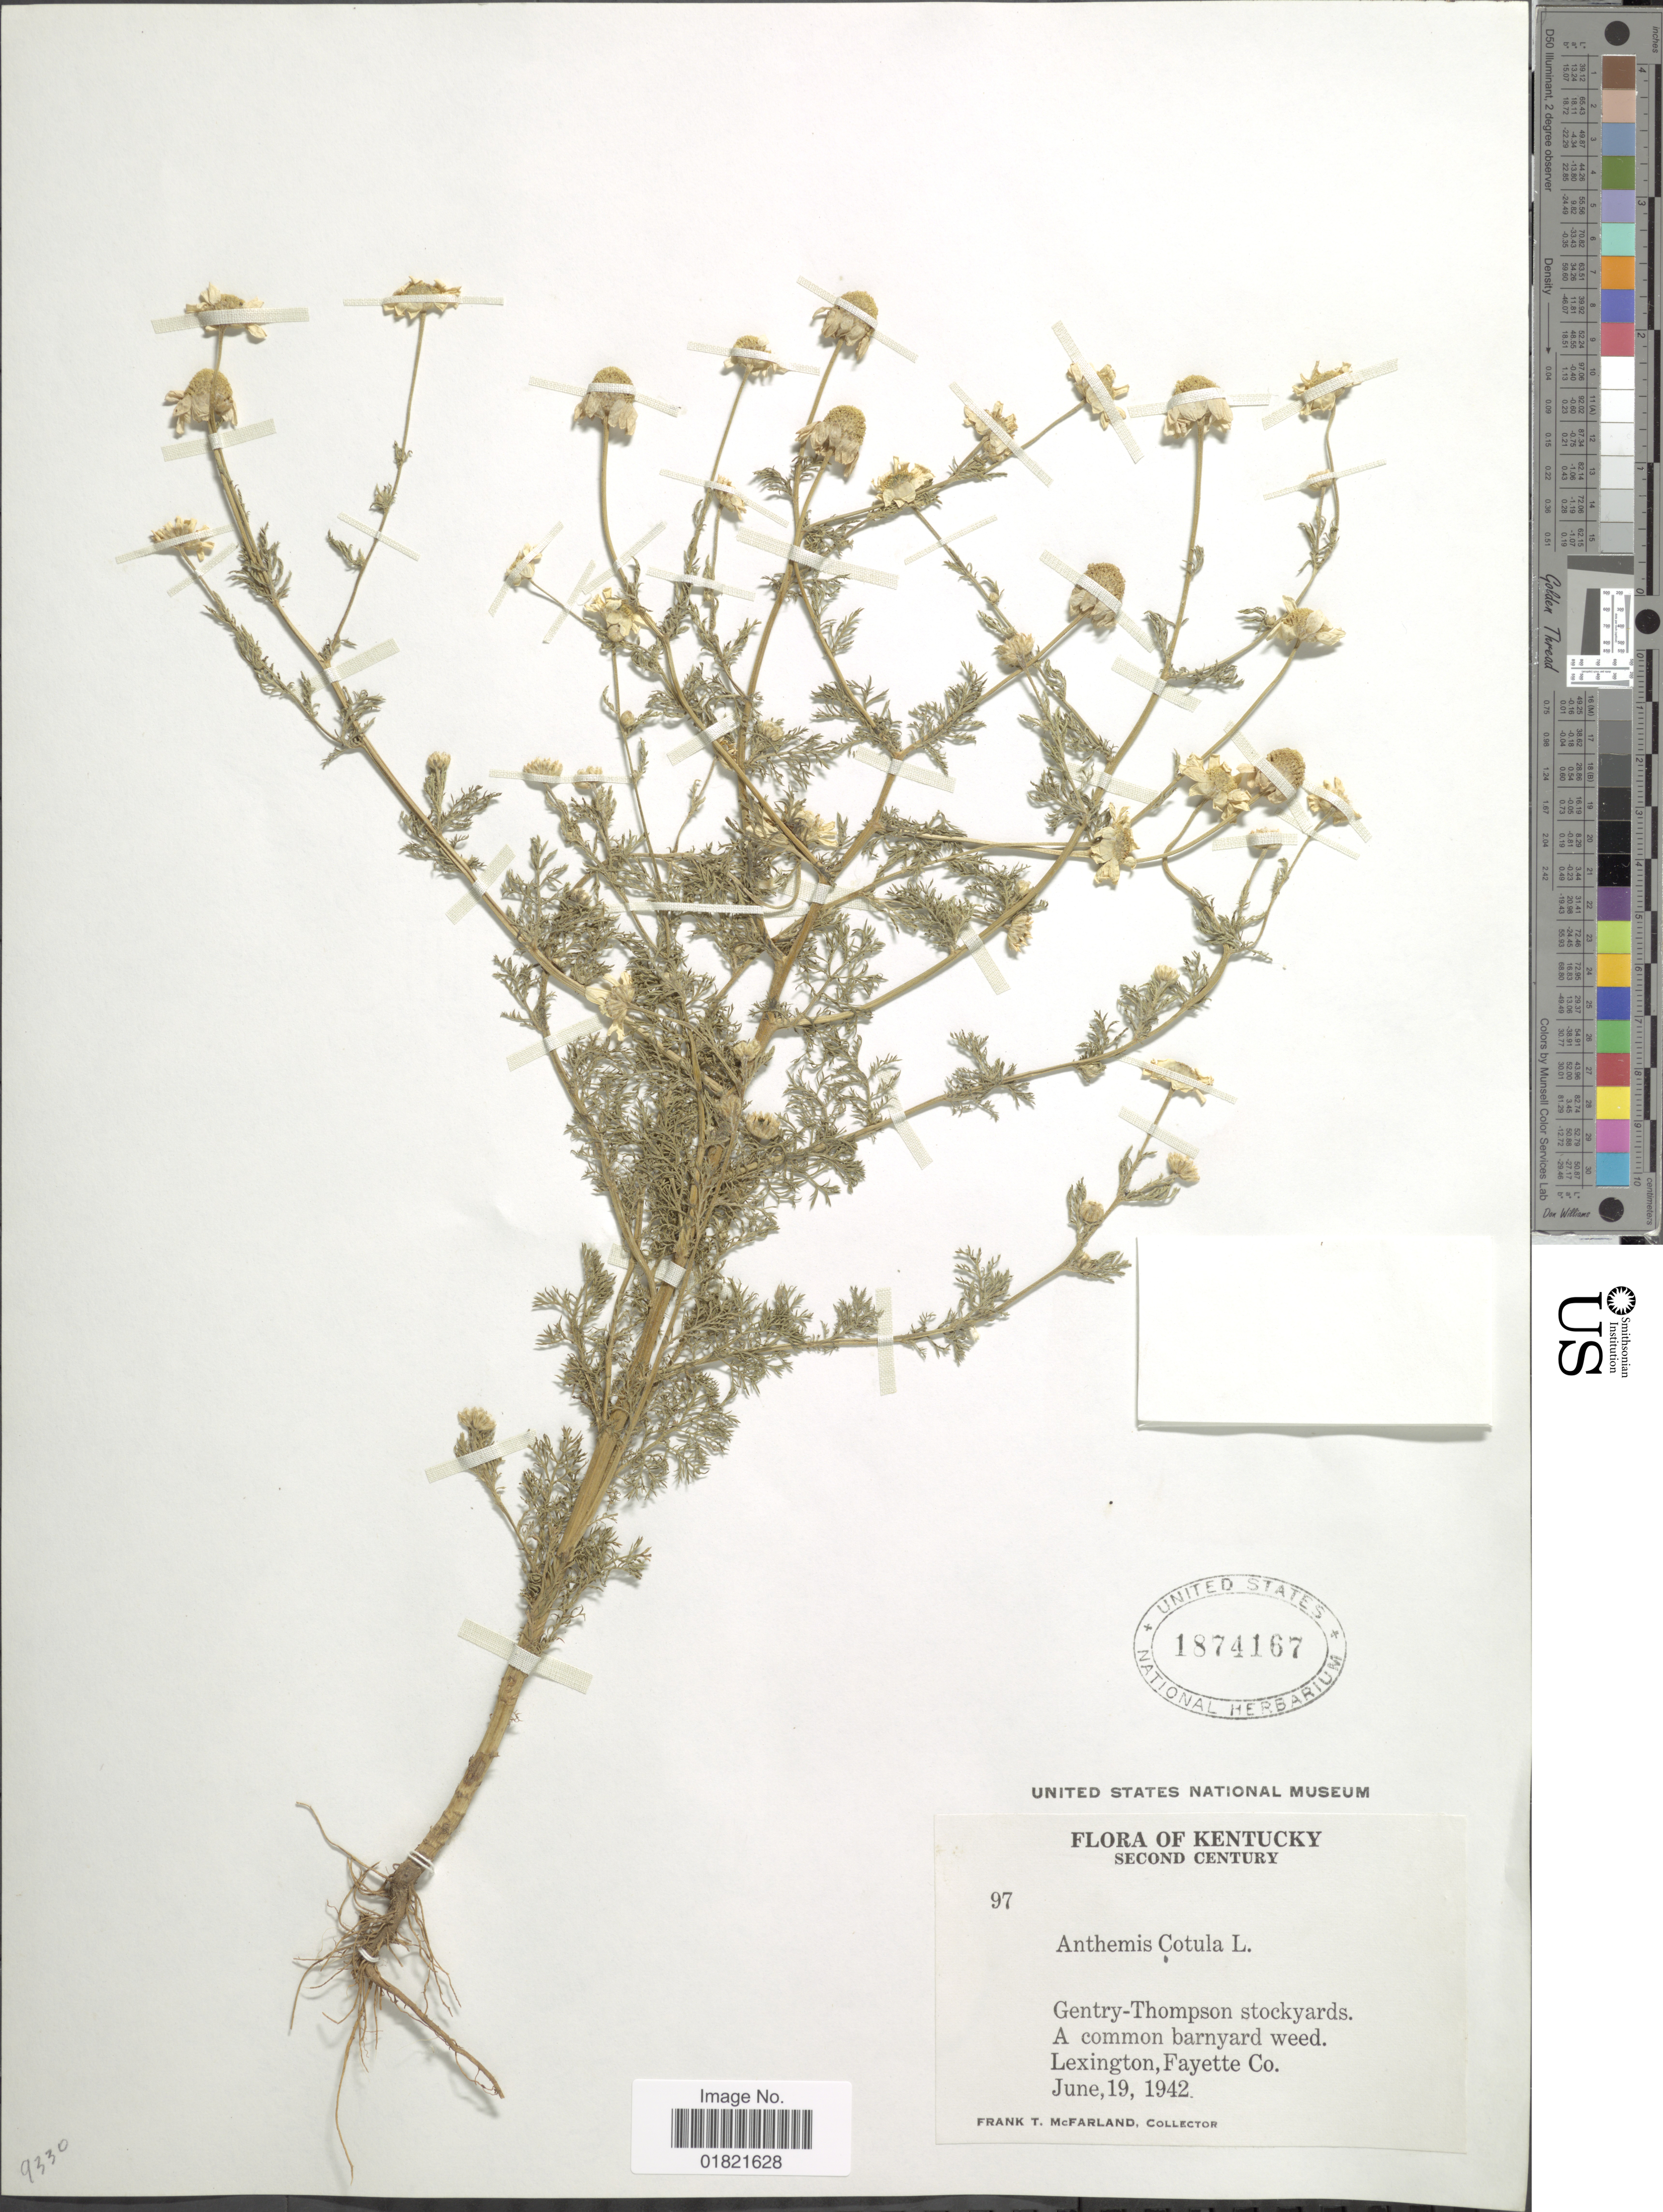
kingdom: Plantae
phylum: Tracheophyta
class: Magnoliopsida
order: Asterales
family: Asteraceae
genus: Anthemis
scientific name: Anthemis cotula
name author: L.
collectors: F. McFarland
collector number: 97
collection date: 1942-06-19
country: United States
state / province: Kentucky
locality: Second Century, Gentry-Thompson stockyards, Lexington, Fayette Co.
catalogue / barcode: US 1874167